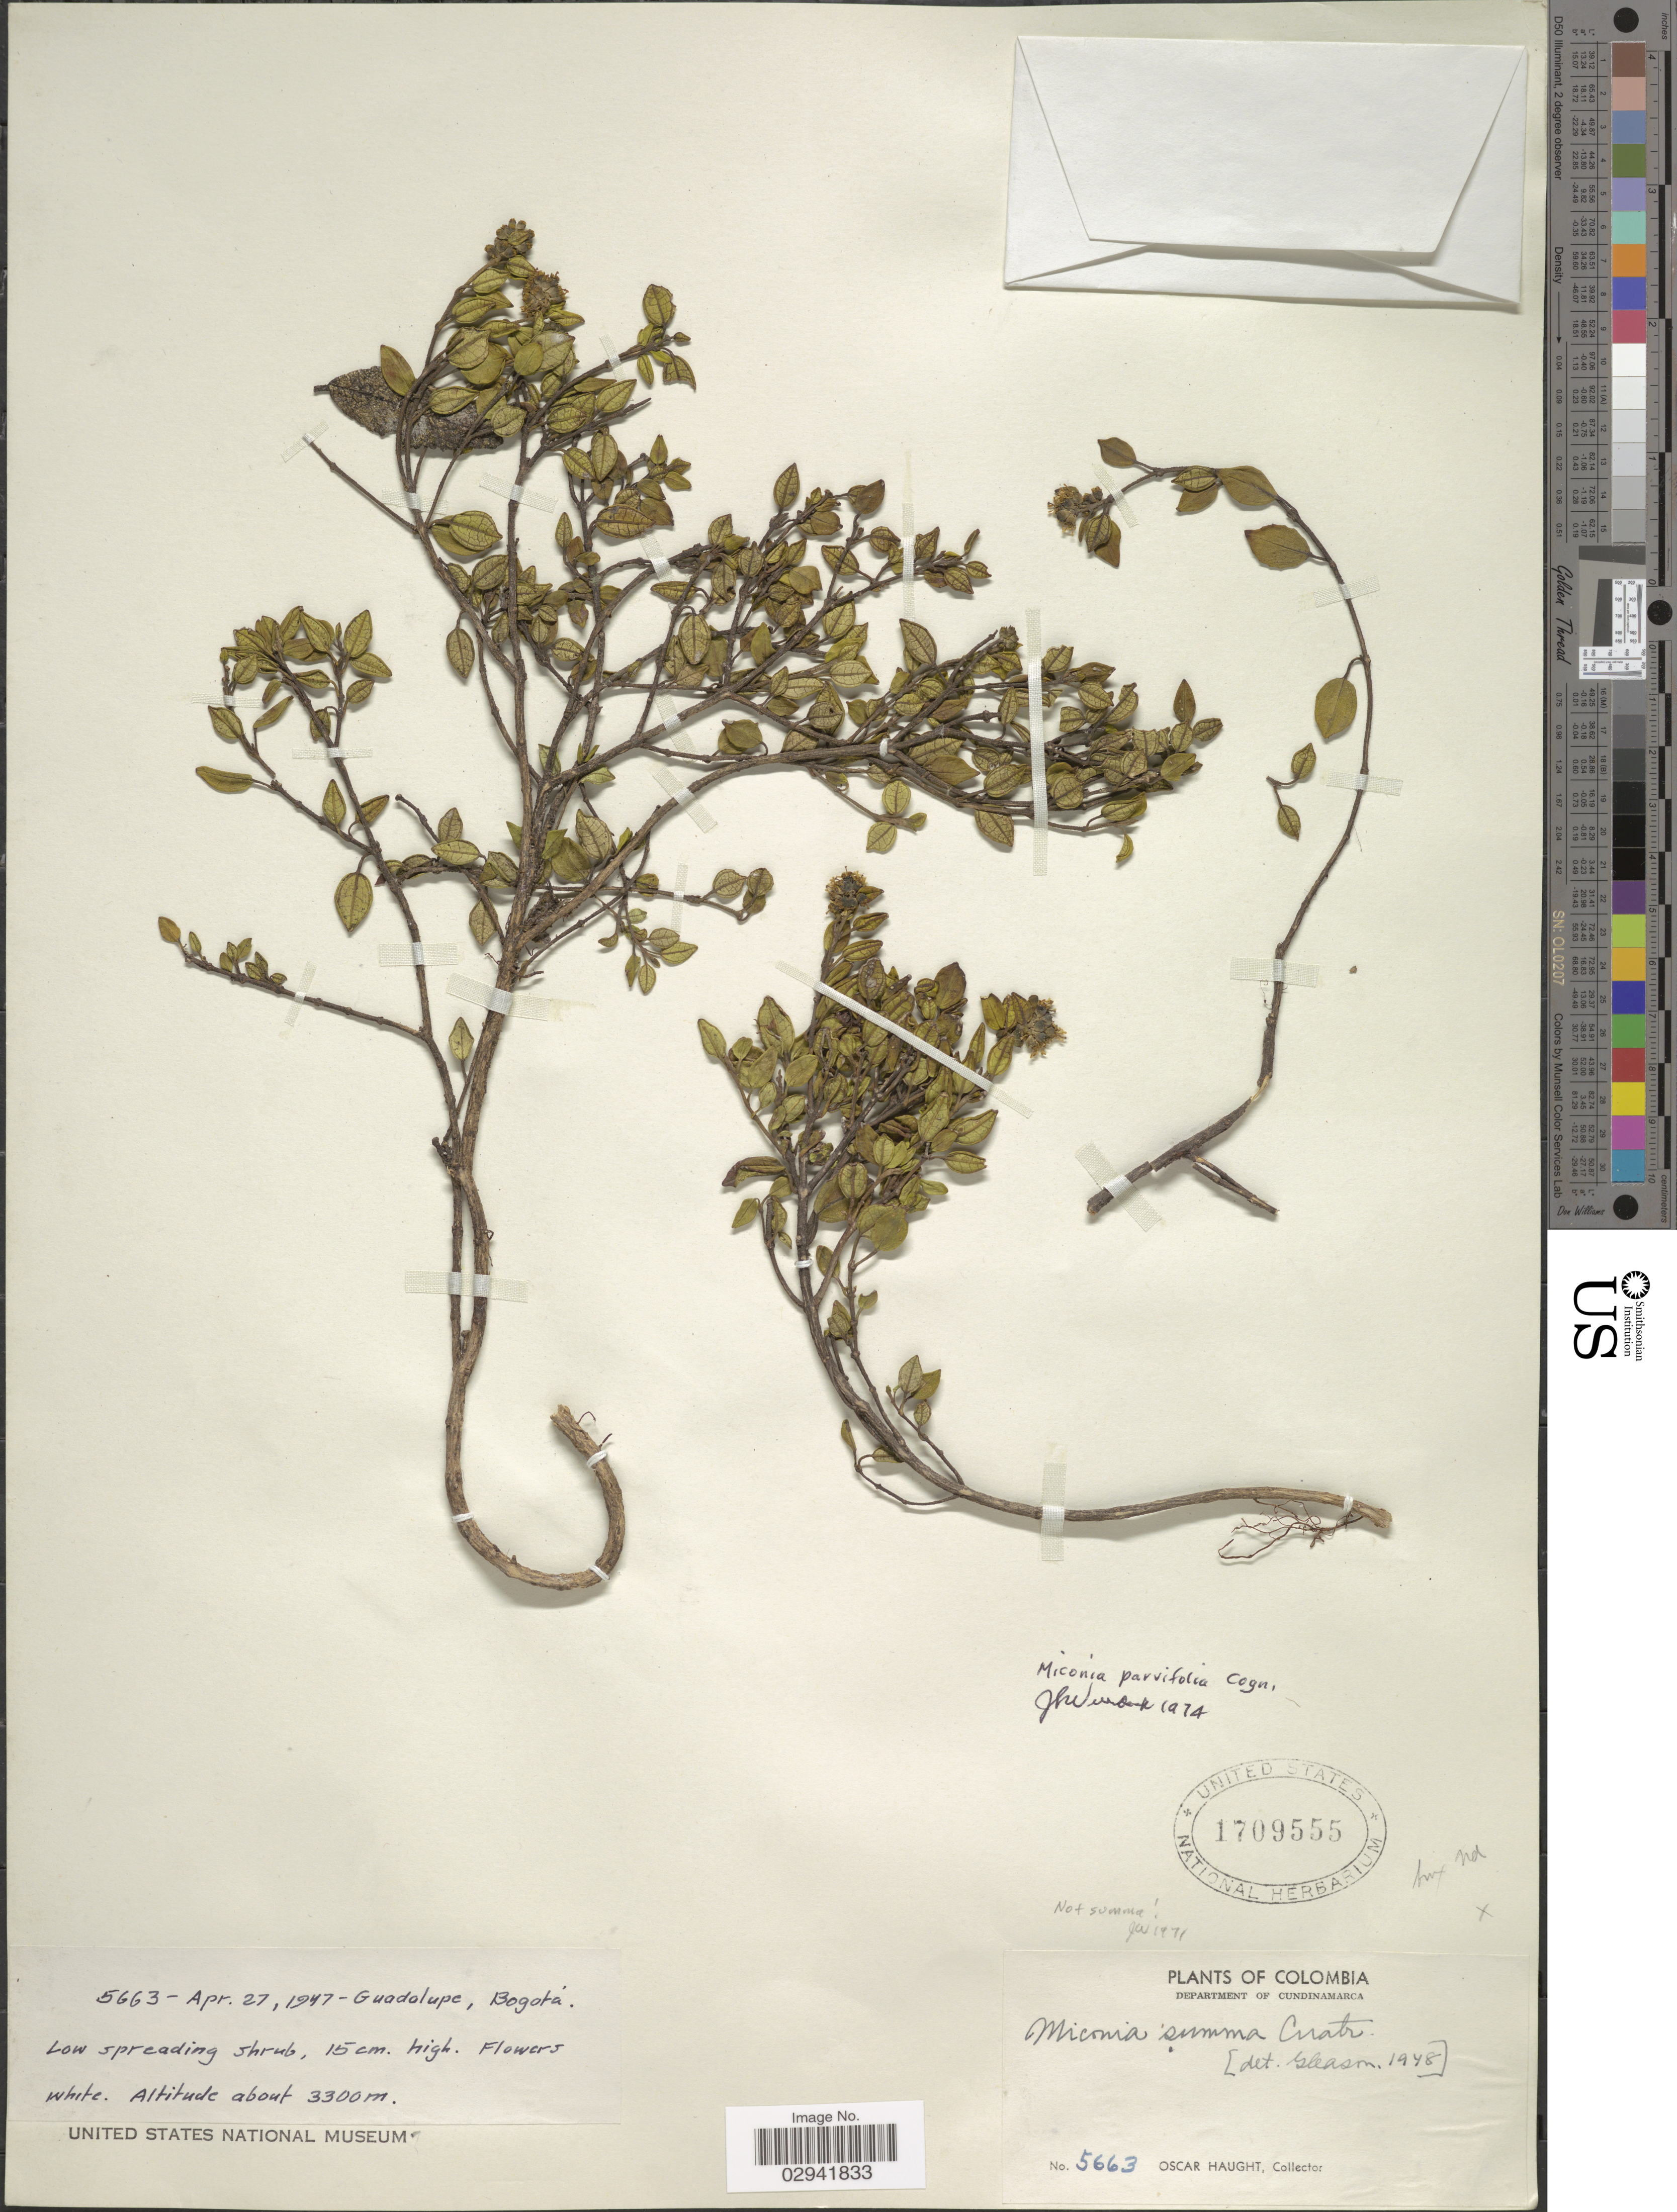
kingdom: Plantae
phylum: Tracheophyta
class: Magnoliopsida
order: Myrtales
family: Melastomataceae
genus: Miconia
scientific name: Miconia parvifolia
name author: Cogn.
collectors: O. L. Haught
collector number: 5663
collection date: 1947-04-27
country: Colombia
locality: Guadalupe, Bogotá. Department of Cundinamarca.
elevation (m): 3300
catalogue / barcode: US 1709555